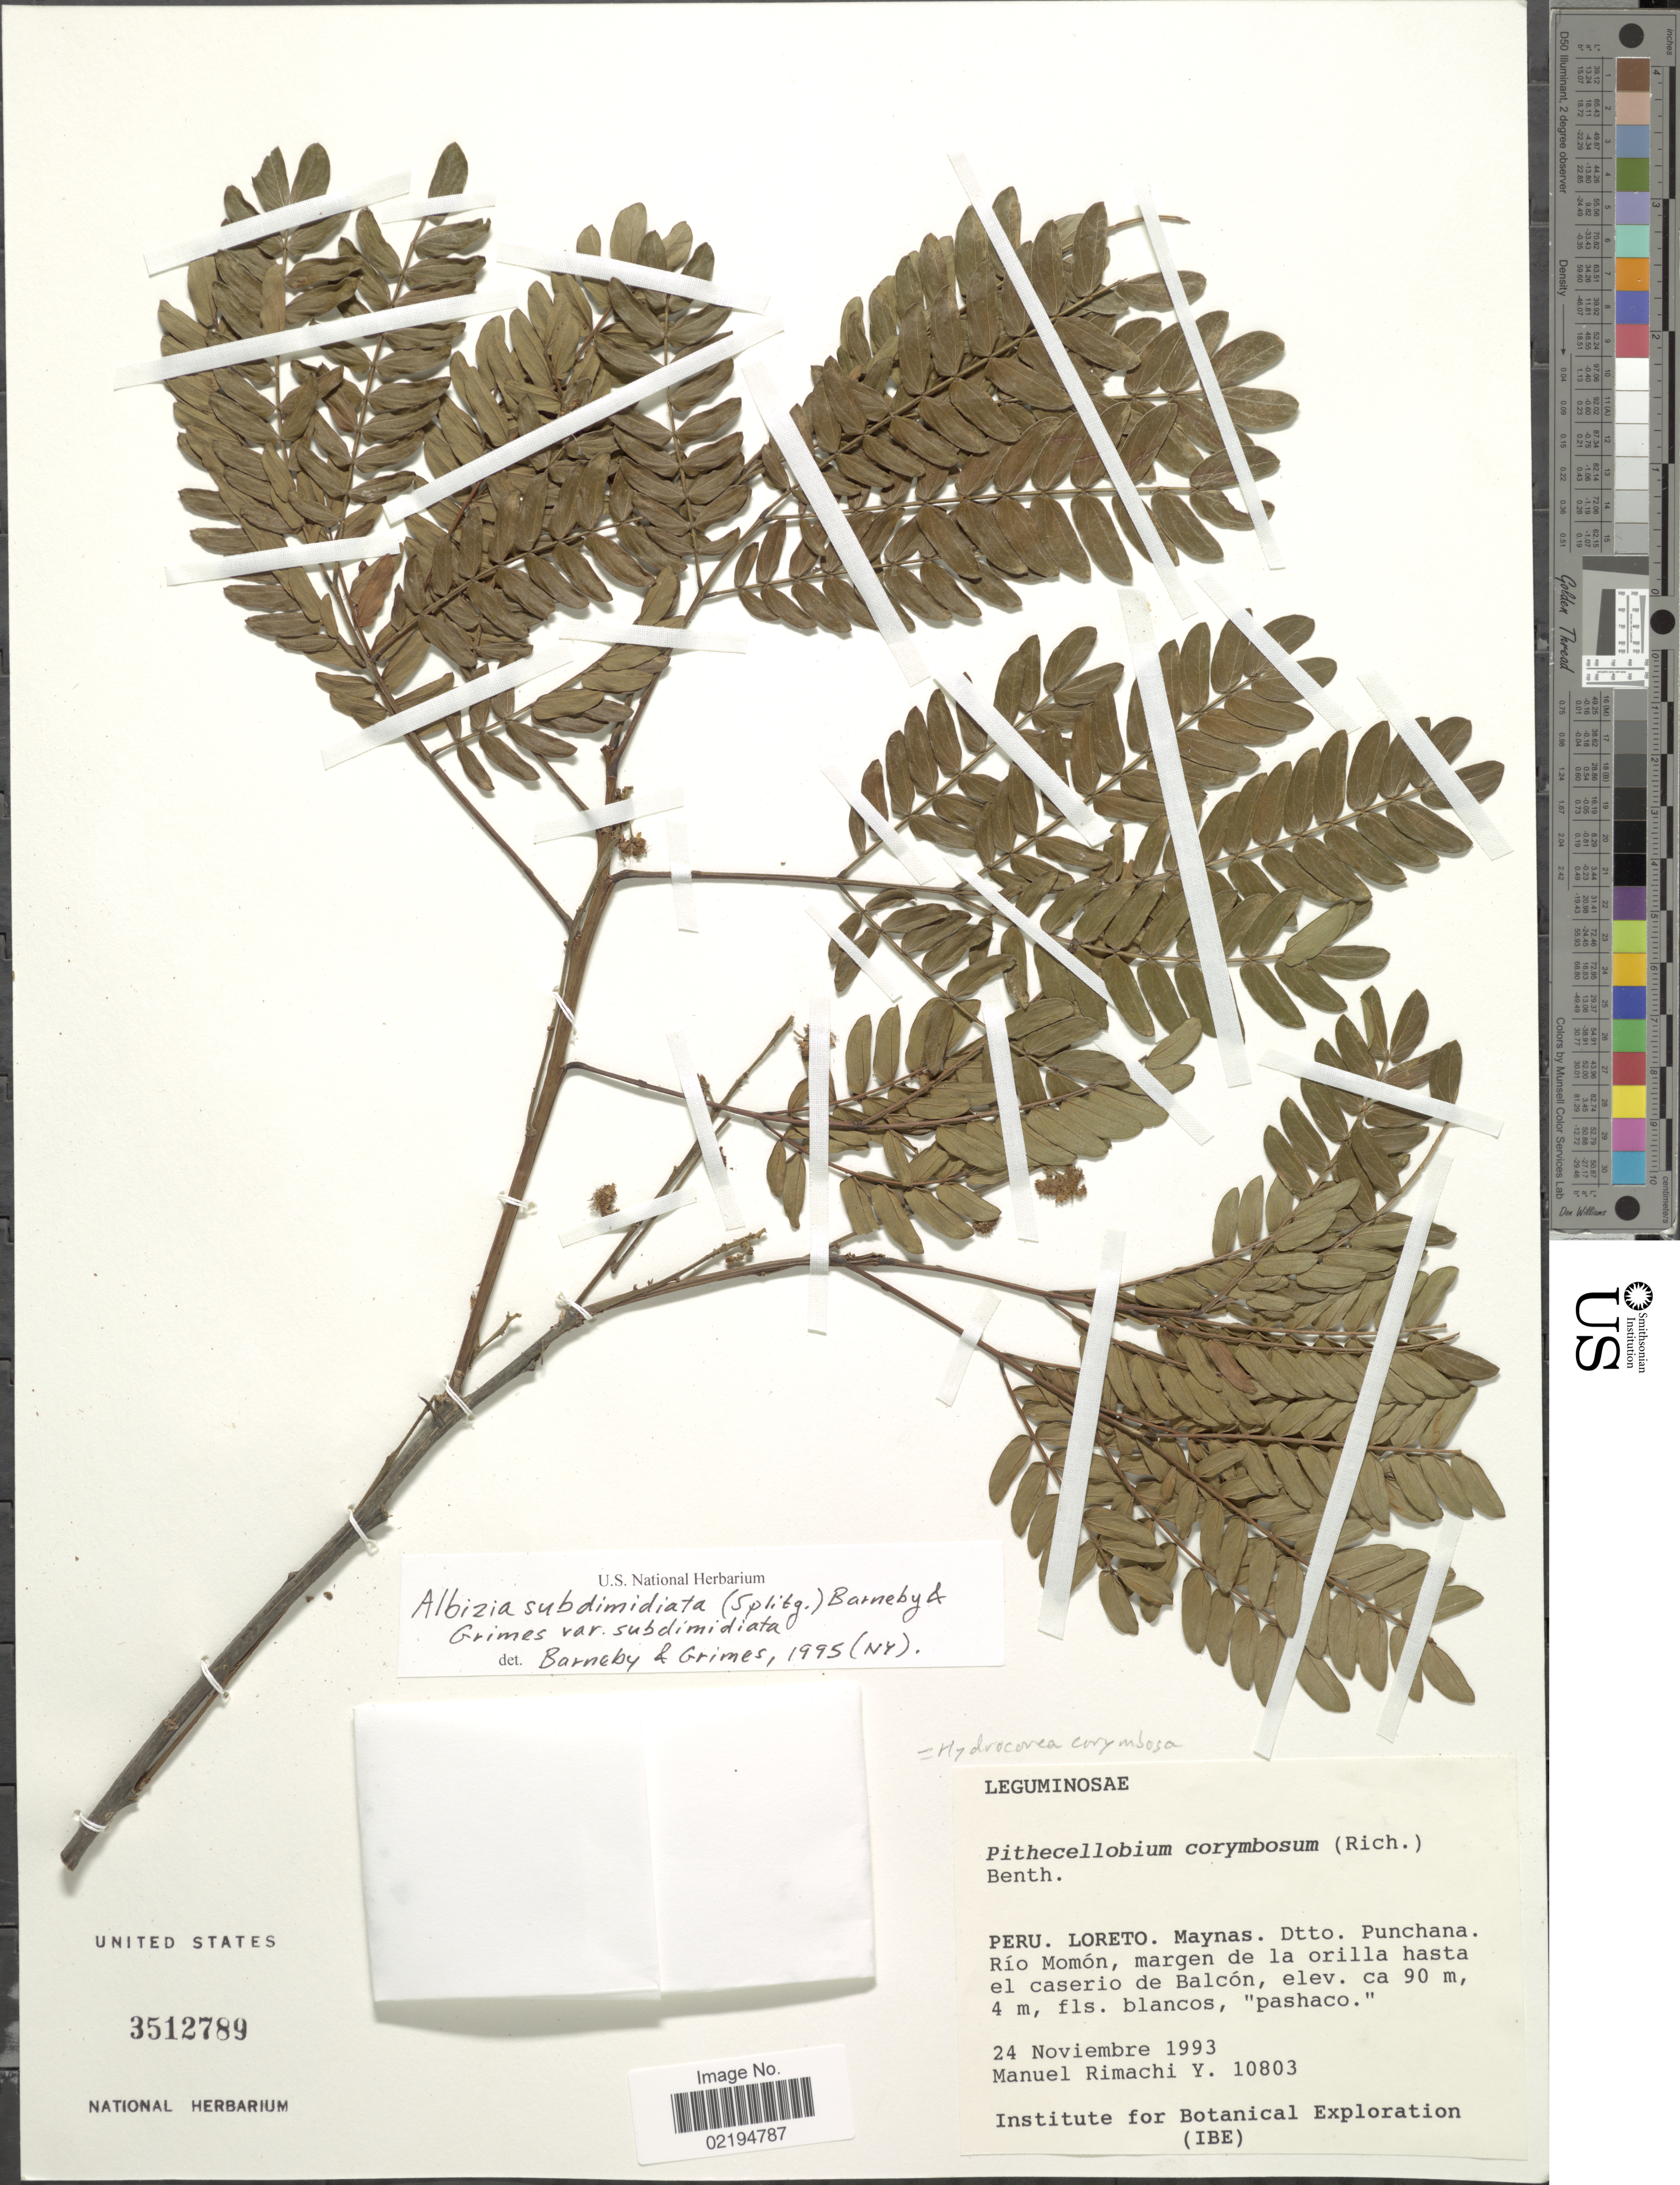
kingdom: Plantae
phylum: Tracheophyta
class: Magnoliopsida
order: Fabales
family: Fabaceae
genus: Pseudalbizzia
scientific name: Pseudalbizzia subdimidiata var. subdimidiata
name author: (Splitg.) Koenen & Duno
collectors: M. Rimachi Y.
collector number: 10803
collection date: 1993-11-24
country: Peru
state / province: Loreto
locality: Maynas, Dtto. Punchana, Rio Momon, margen de la orilla hasta el caserio de Balcon.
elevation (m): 90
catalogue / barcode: US 3512789